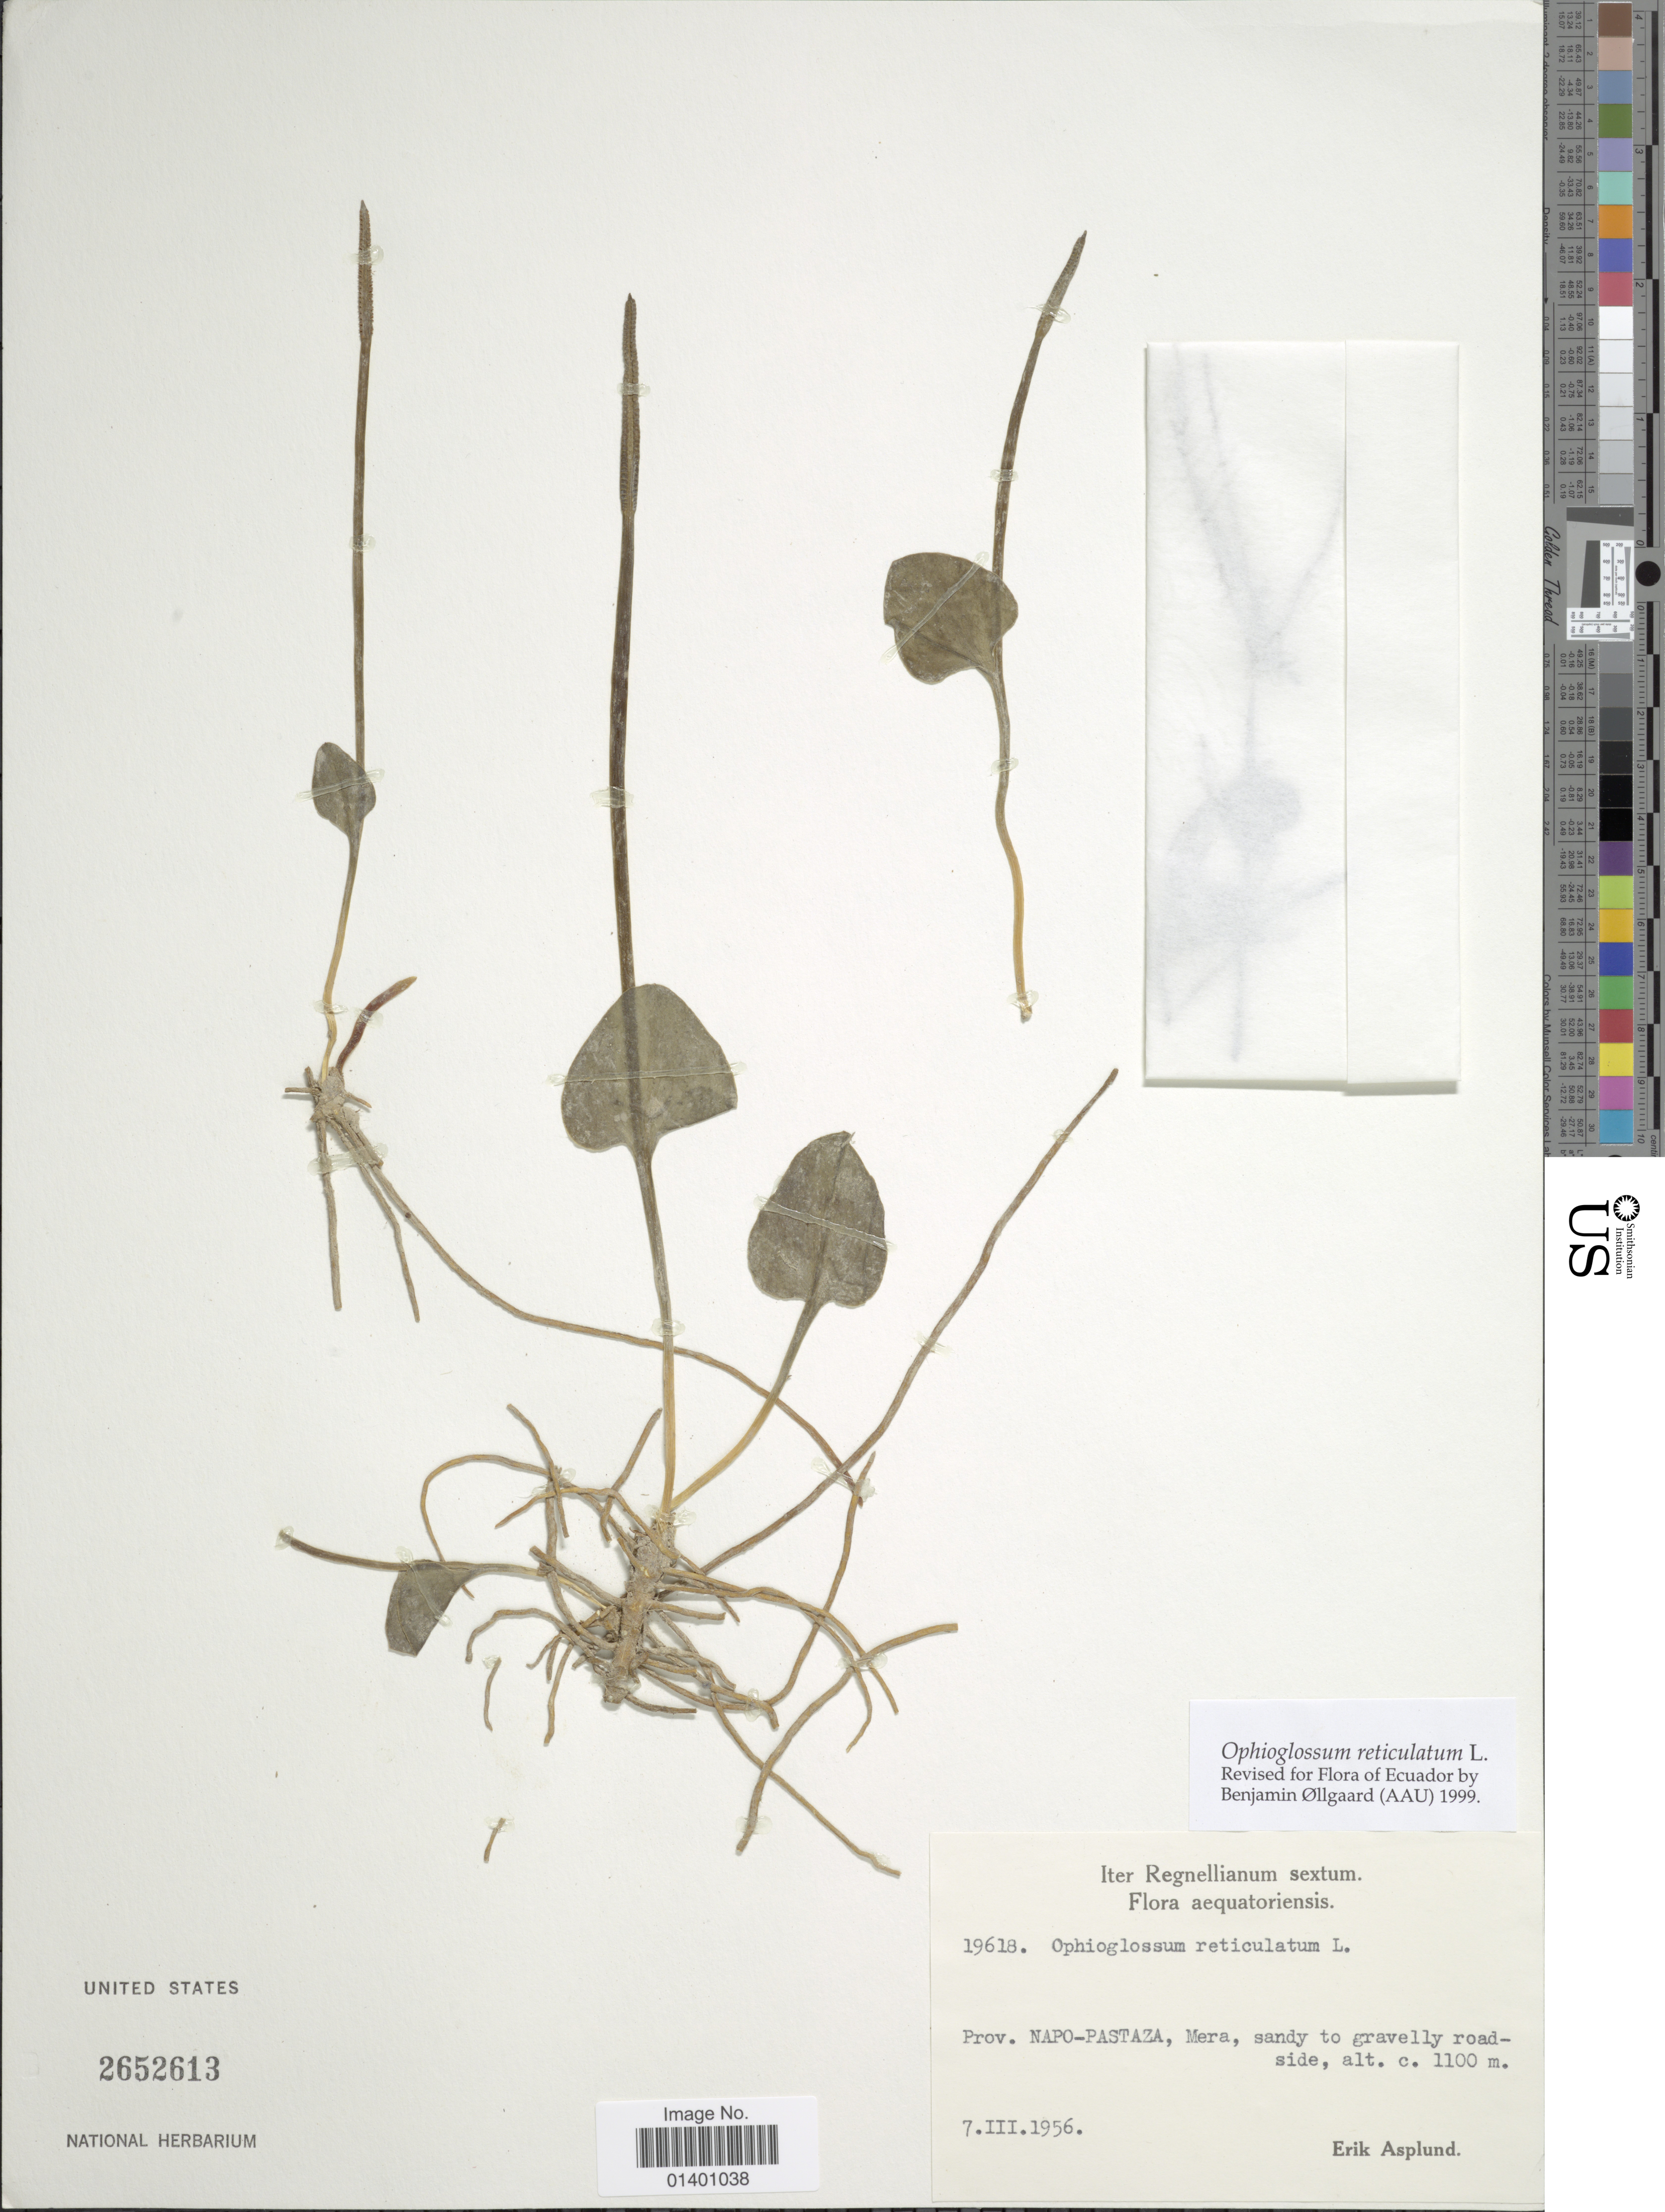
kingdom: Plantae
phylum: Tracheophyta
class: Polypodiopsida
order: Ophioglossales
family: Ophioglossaceae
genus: Ophioglossum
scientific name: Ophioglossum reticulatum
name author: L.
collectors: E. Asplund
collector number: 19618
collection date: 1956-03-07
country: Ecuador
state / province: Napo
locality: Prov. Napo-Pastaza, Mera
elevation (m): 1100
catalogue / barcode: US 2652613